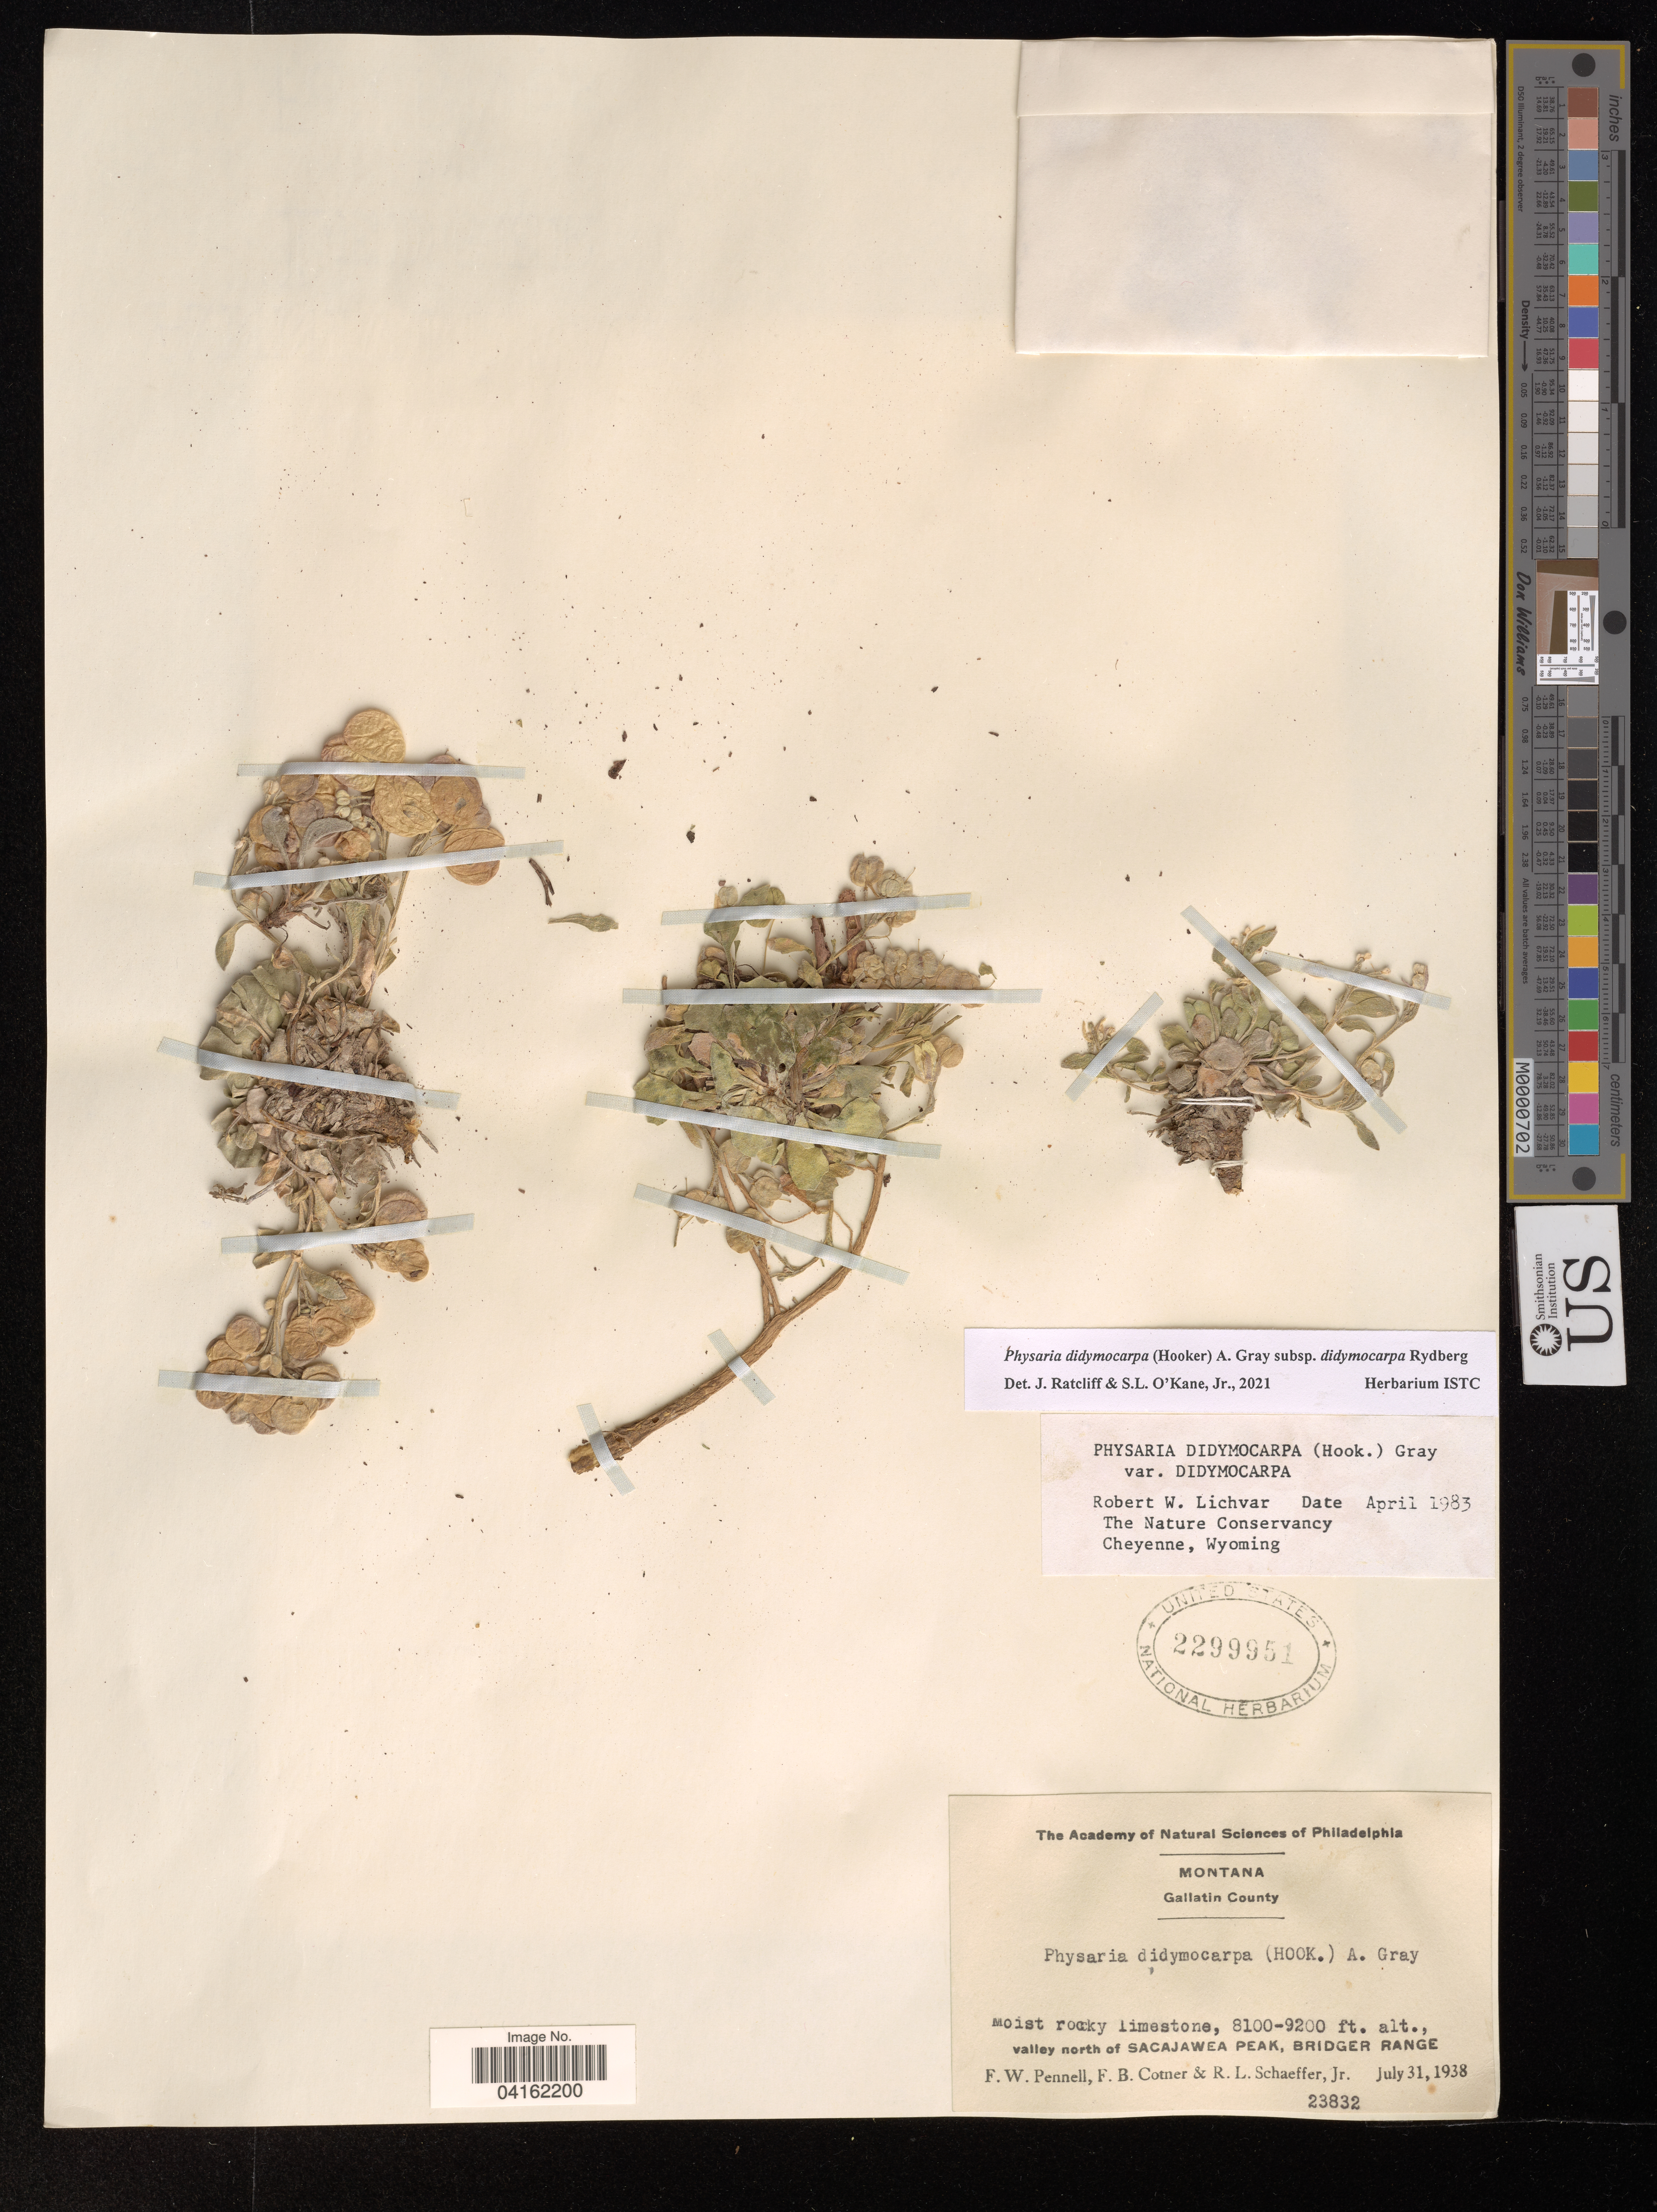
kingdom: Plantae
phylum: Tracheophyta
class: Magnoliopsida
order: Brassicales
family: Brassicaceae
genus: Physaria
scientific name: Physaria didymocarpa subsp. didymocarpa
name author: (Hook.) A. Gray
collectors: F. W. Pennell, F. Cotner & R. Schaeffen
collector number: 23832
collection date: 1938-07-31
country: United States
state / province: Montana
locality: Gallatin County. Valley north of Sacajawea Peak, Bridger Range.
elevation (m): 2469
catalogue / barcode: US 2299951